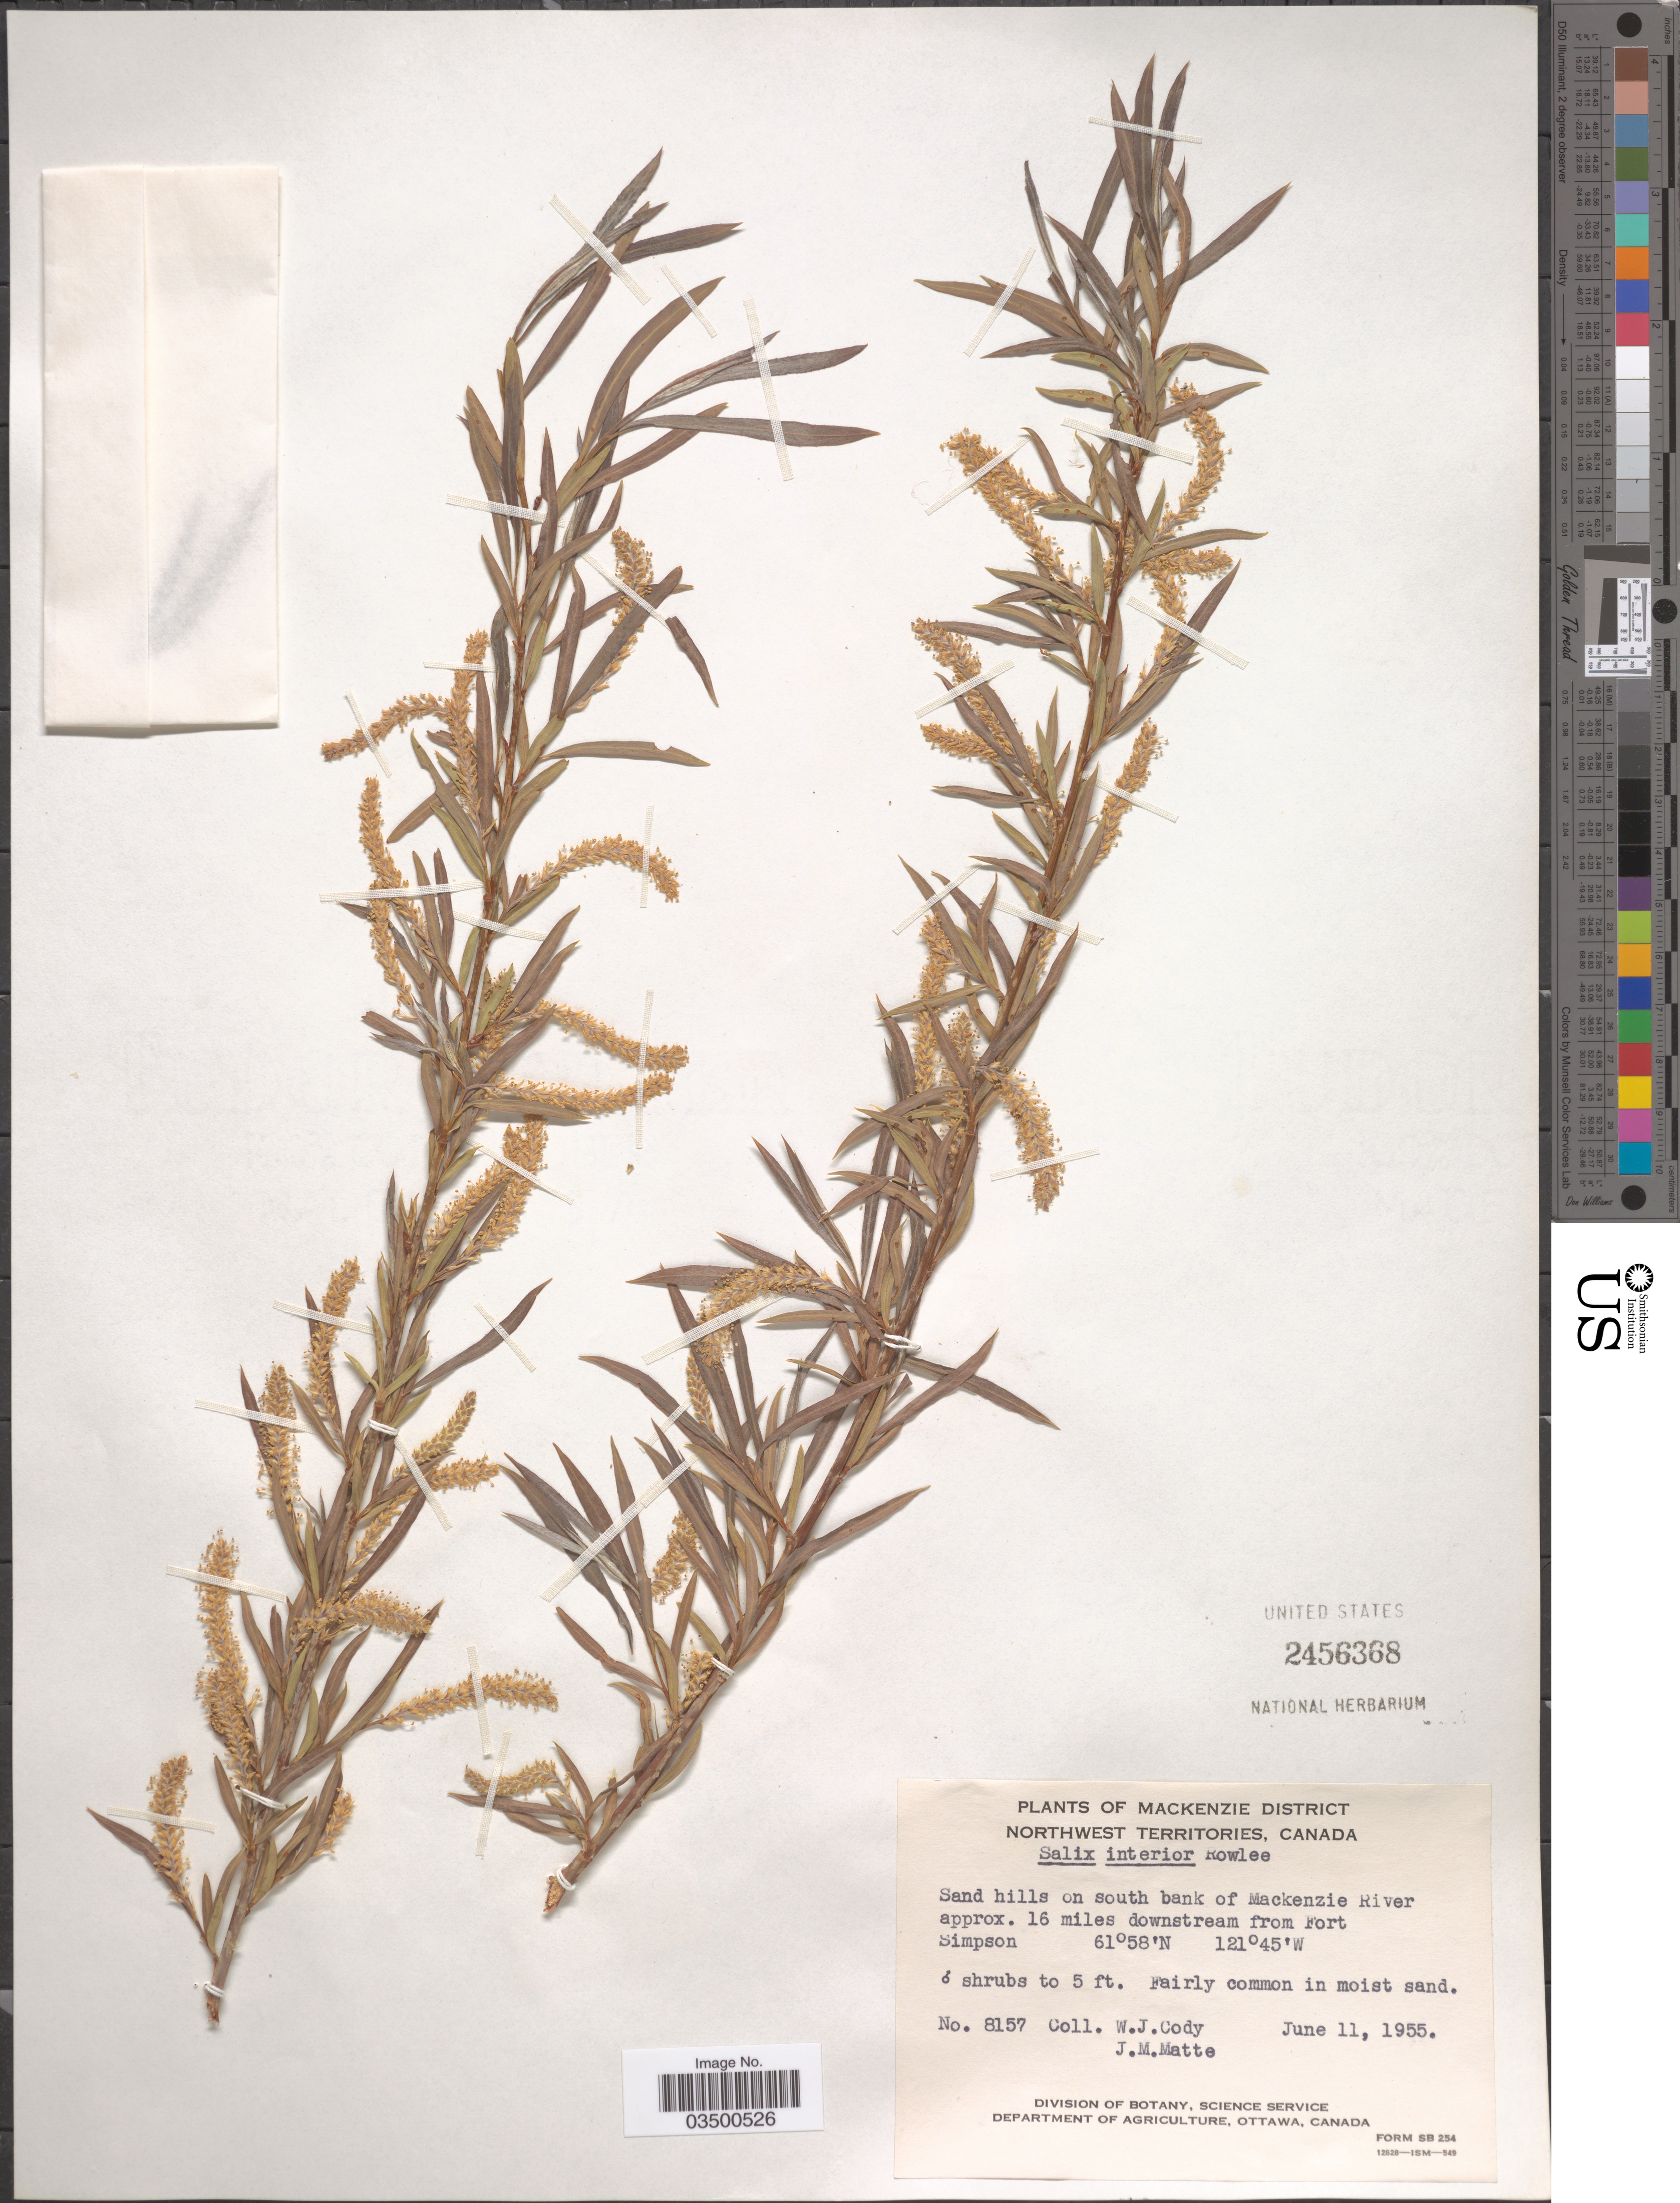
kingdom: Plantae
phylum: Tracheophyta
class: Magnoliopsida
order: Malpighiales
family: Salicaceae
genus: Salix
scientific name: Salix interior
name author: Rowlee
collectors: W. Cody & J. Matte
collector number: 8157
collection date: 1955-06-11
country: Canada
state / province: Northwest Territories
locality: Mackenzie District, Sand hills on south bank of Mackenzie River approx. 16 miles downstream from Fort Simpson.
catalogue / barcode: US 2456368